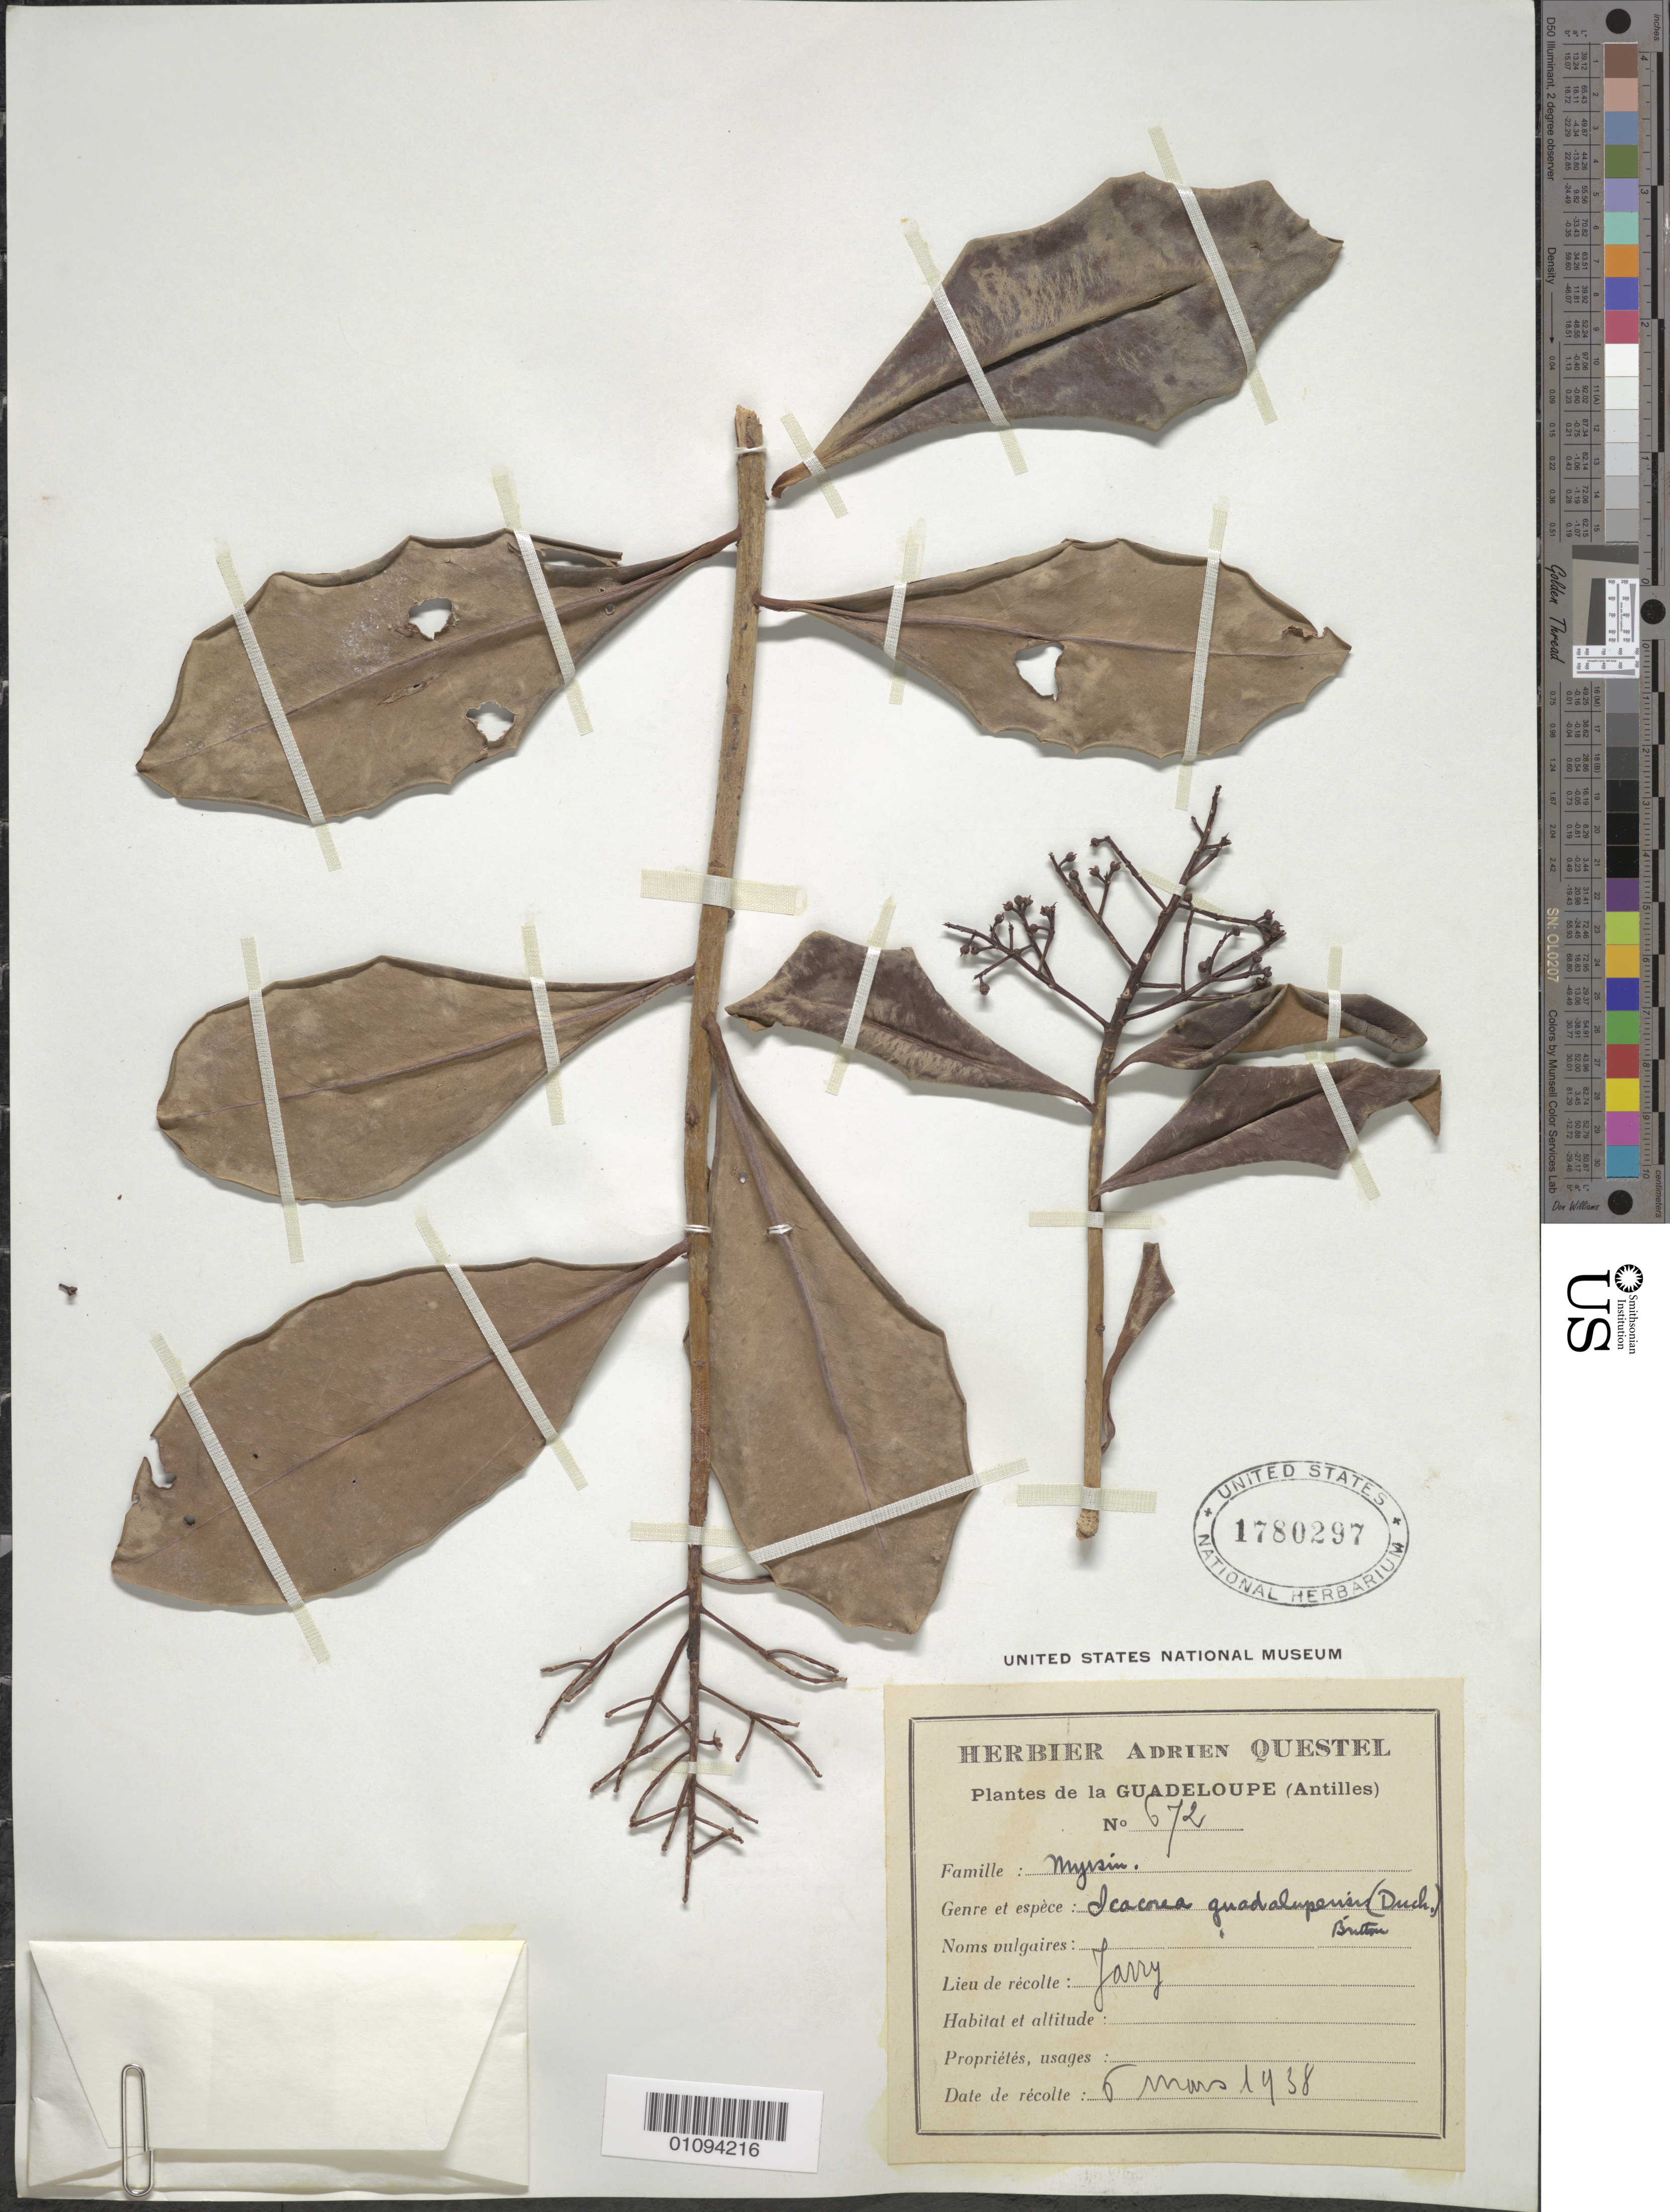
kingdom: Plantae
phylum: Tracheophyta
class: Magnoliopsida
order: Ericales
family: Primulaceae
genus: Ardisia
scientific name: Ardisia obovata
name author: Desv. ex Ham.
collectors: A. Questel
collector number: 672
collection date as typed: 06 Mar 1938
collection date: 1938-03-06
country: Guadeloupe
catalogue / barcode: US 1780297